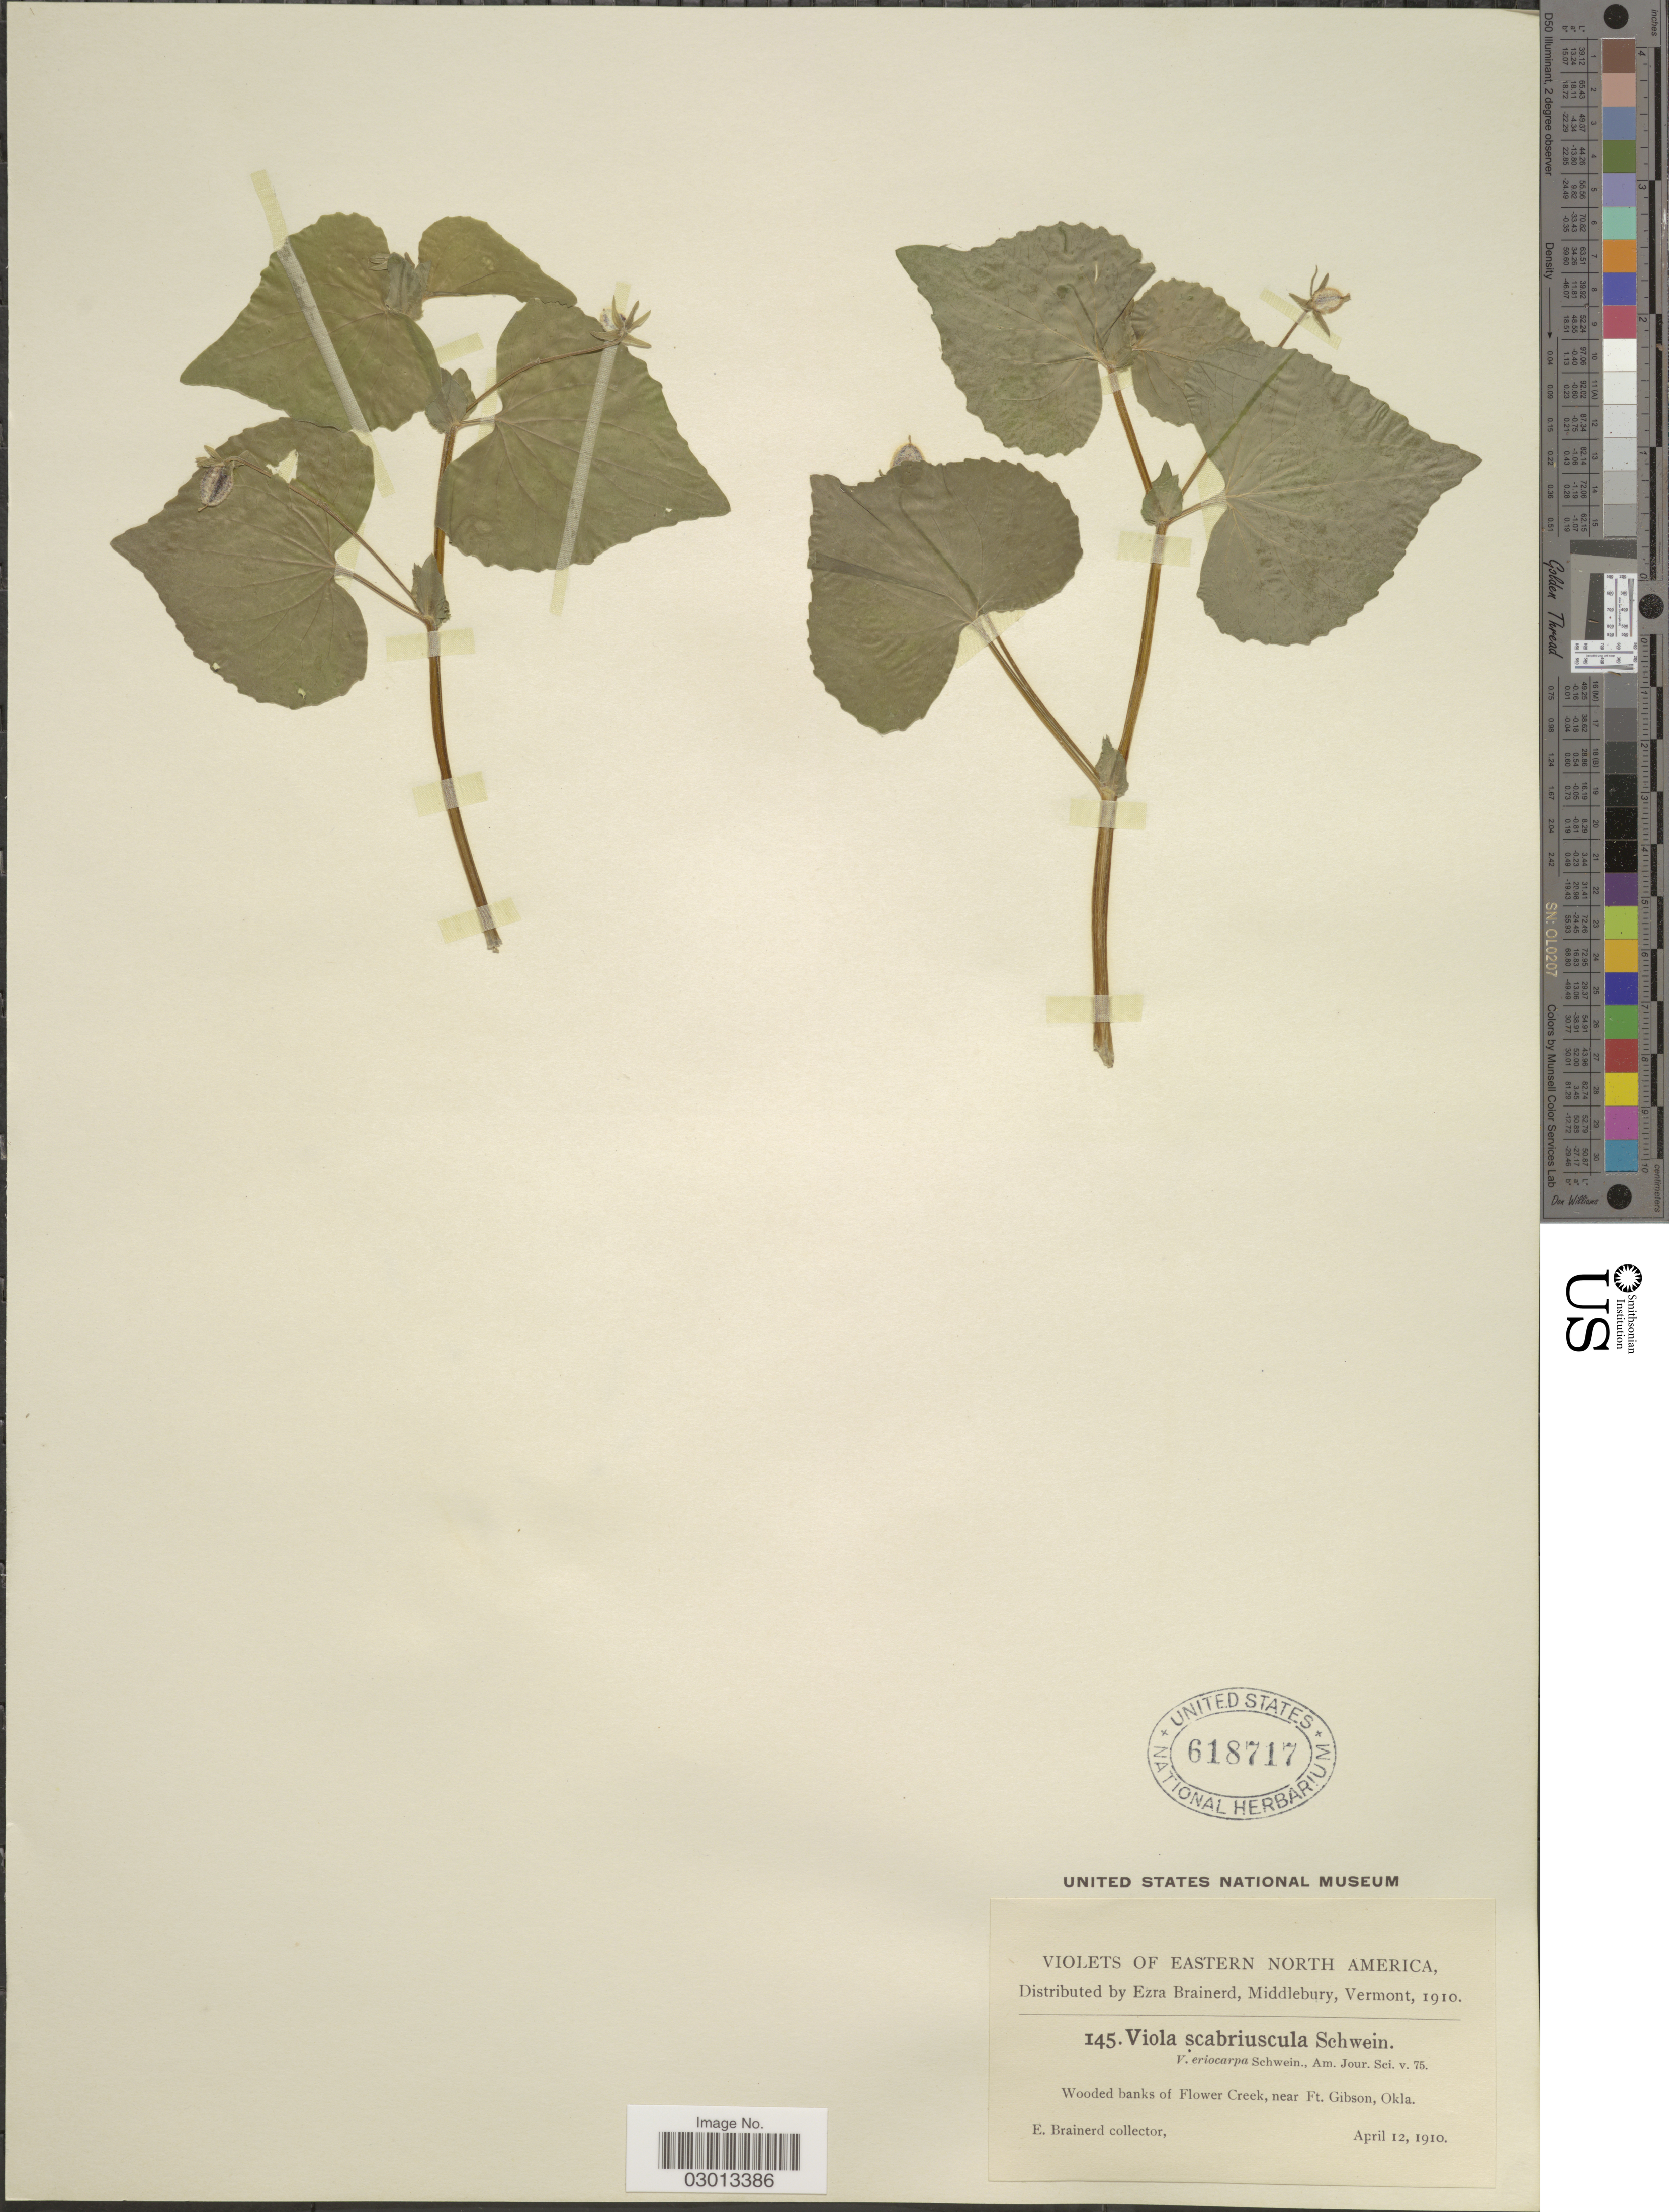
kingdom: Plantae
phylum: Tracheophyta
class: Magnoliopsida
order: Malpighiales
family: Violaceae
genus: Viola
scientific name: Viola pensylvanica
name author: Michx.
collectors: E. Brainerd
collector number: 145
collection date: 1910-04-12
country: United States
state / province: Oklahoma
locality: Eastern North America. Wooded banks of Flower Creek, near Ft. Gibson.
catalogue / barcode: US 618717